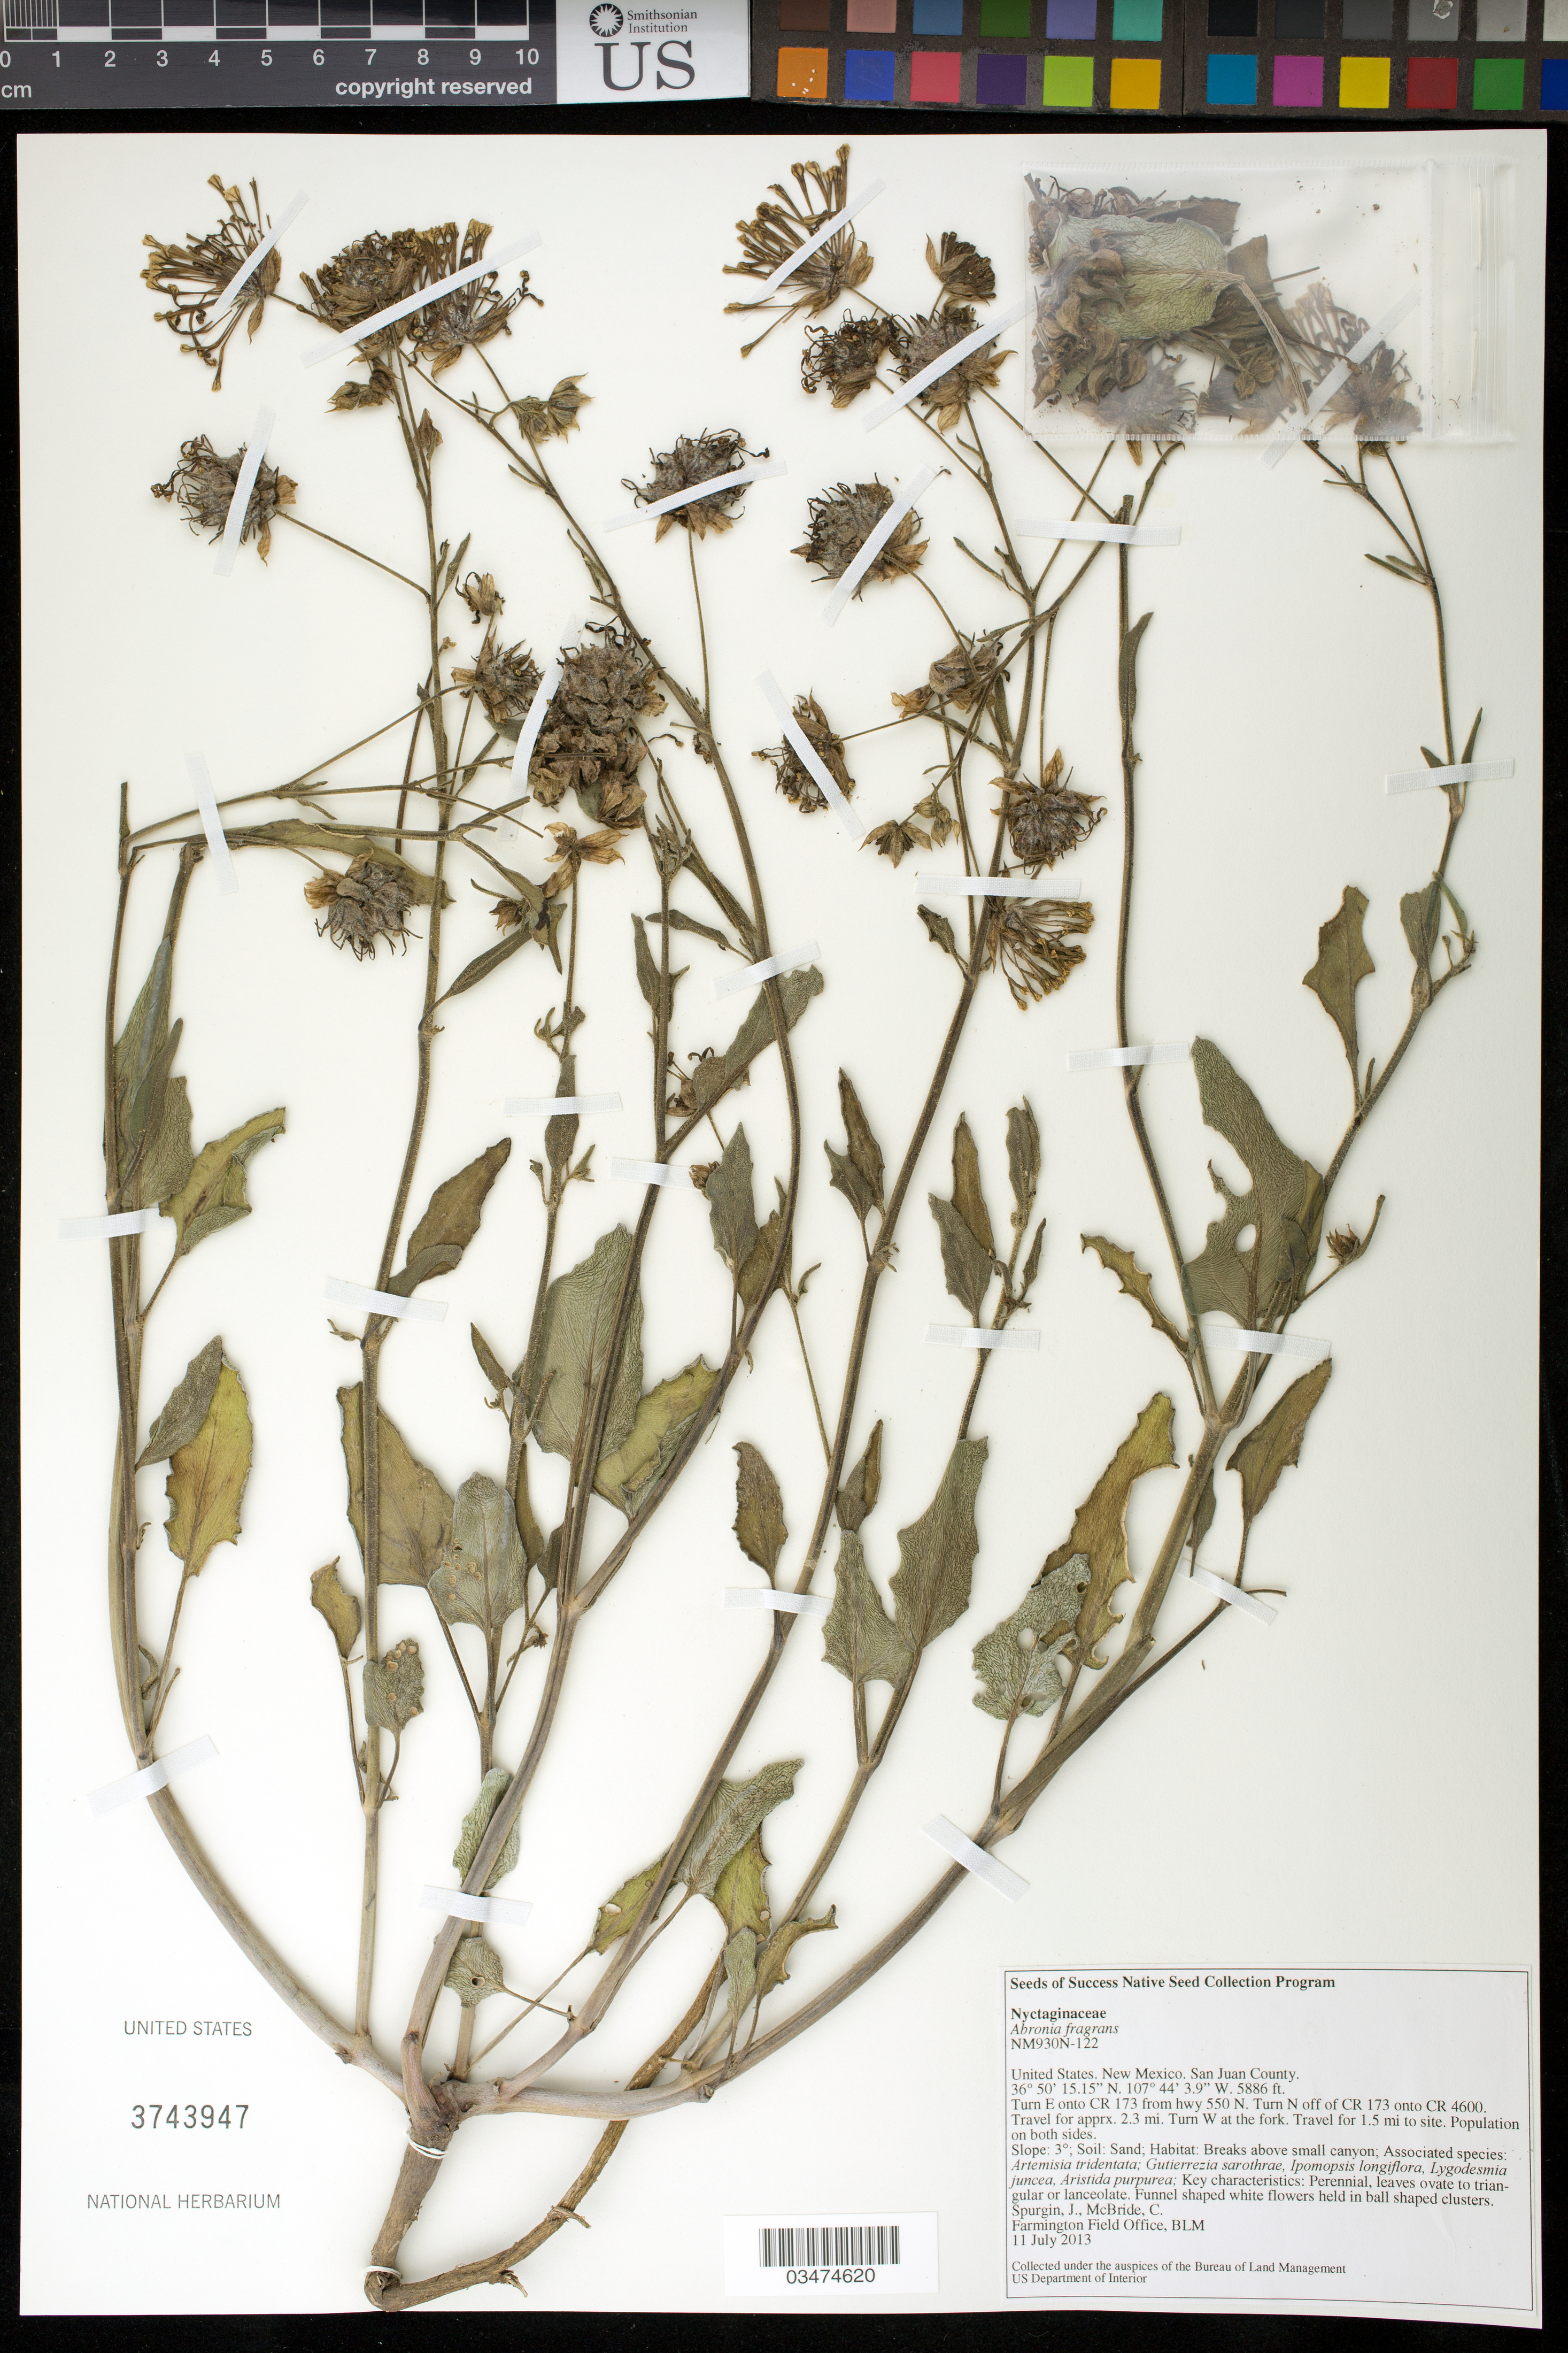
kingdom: Plantae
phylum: Tracheophyta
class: Magnoliopsida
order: Caryophyllales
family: Nyctaginaceae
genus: Abronia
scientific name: Abronia fragrans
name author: Nutt. ex Hook.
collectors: J. Spurgin & C. McBride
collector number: NM930N-122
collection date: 2013-07-11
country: United States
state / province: New Mexico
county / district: San Juan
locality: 2.3 mi. on CR 4600, turn W at the fork for 1.5 mi. to site.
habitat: Sand. Breaks above small canyon.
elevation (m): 1794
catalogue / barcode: US 3743947